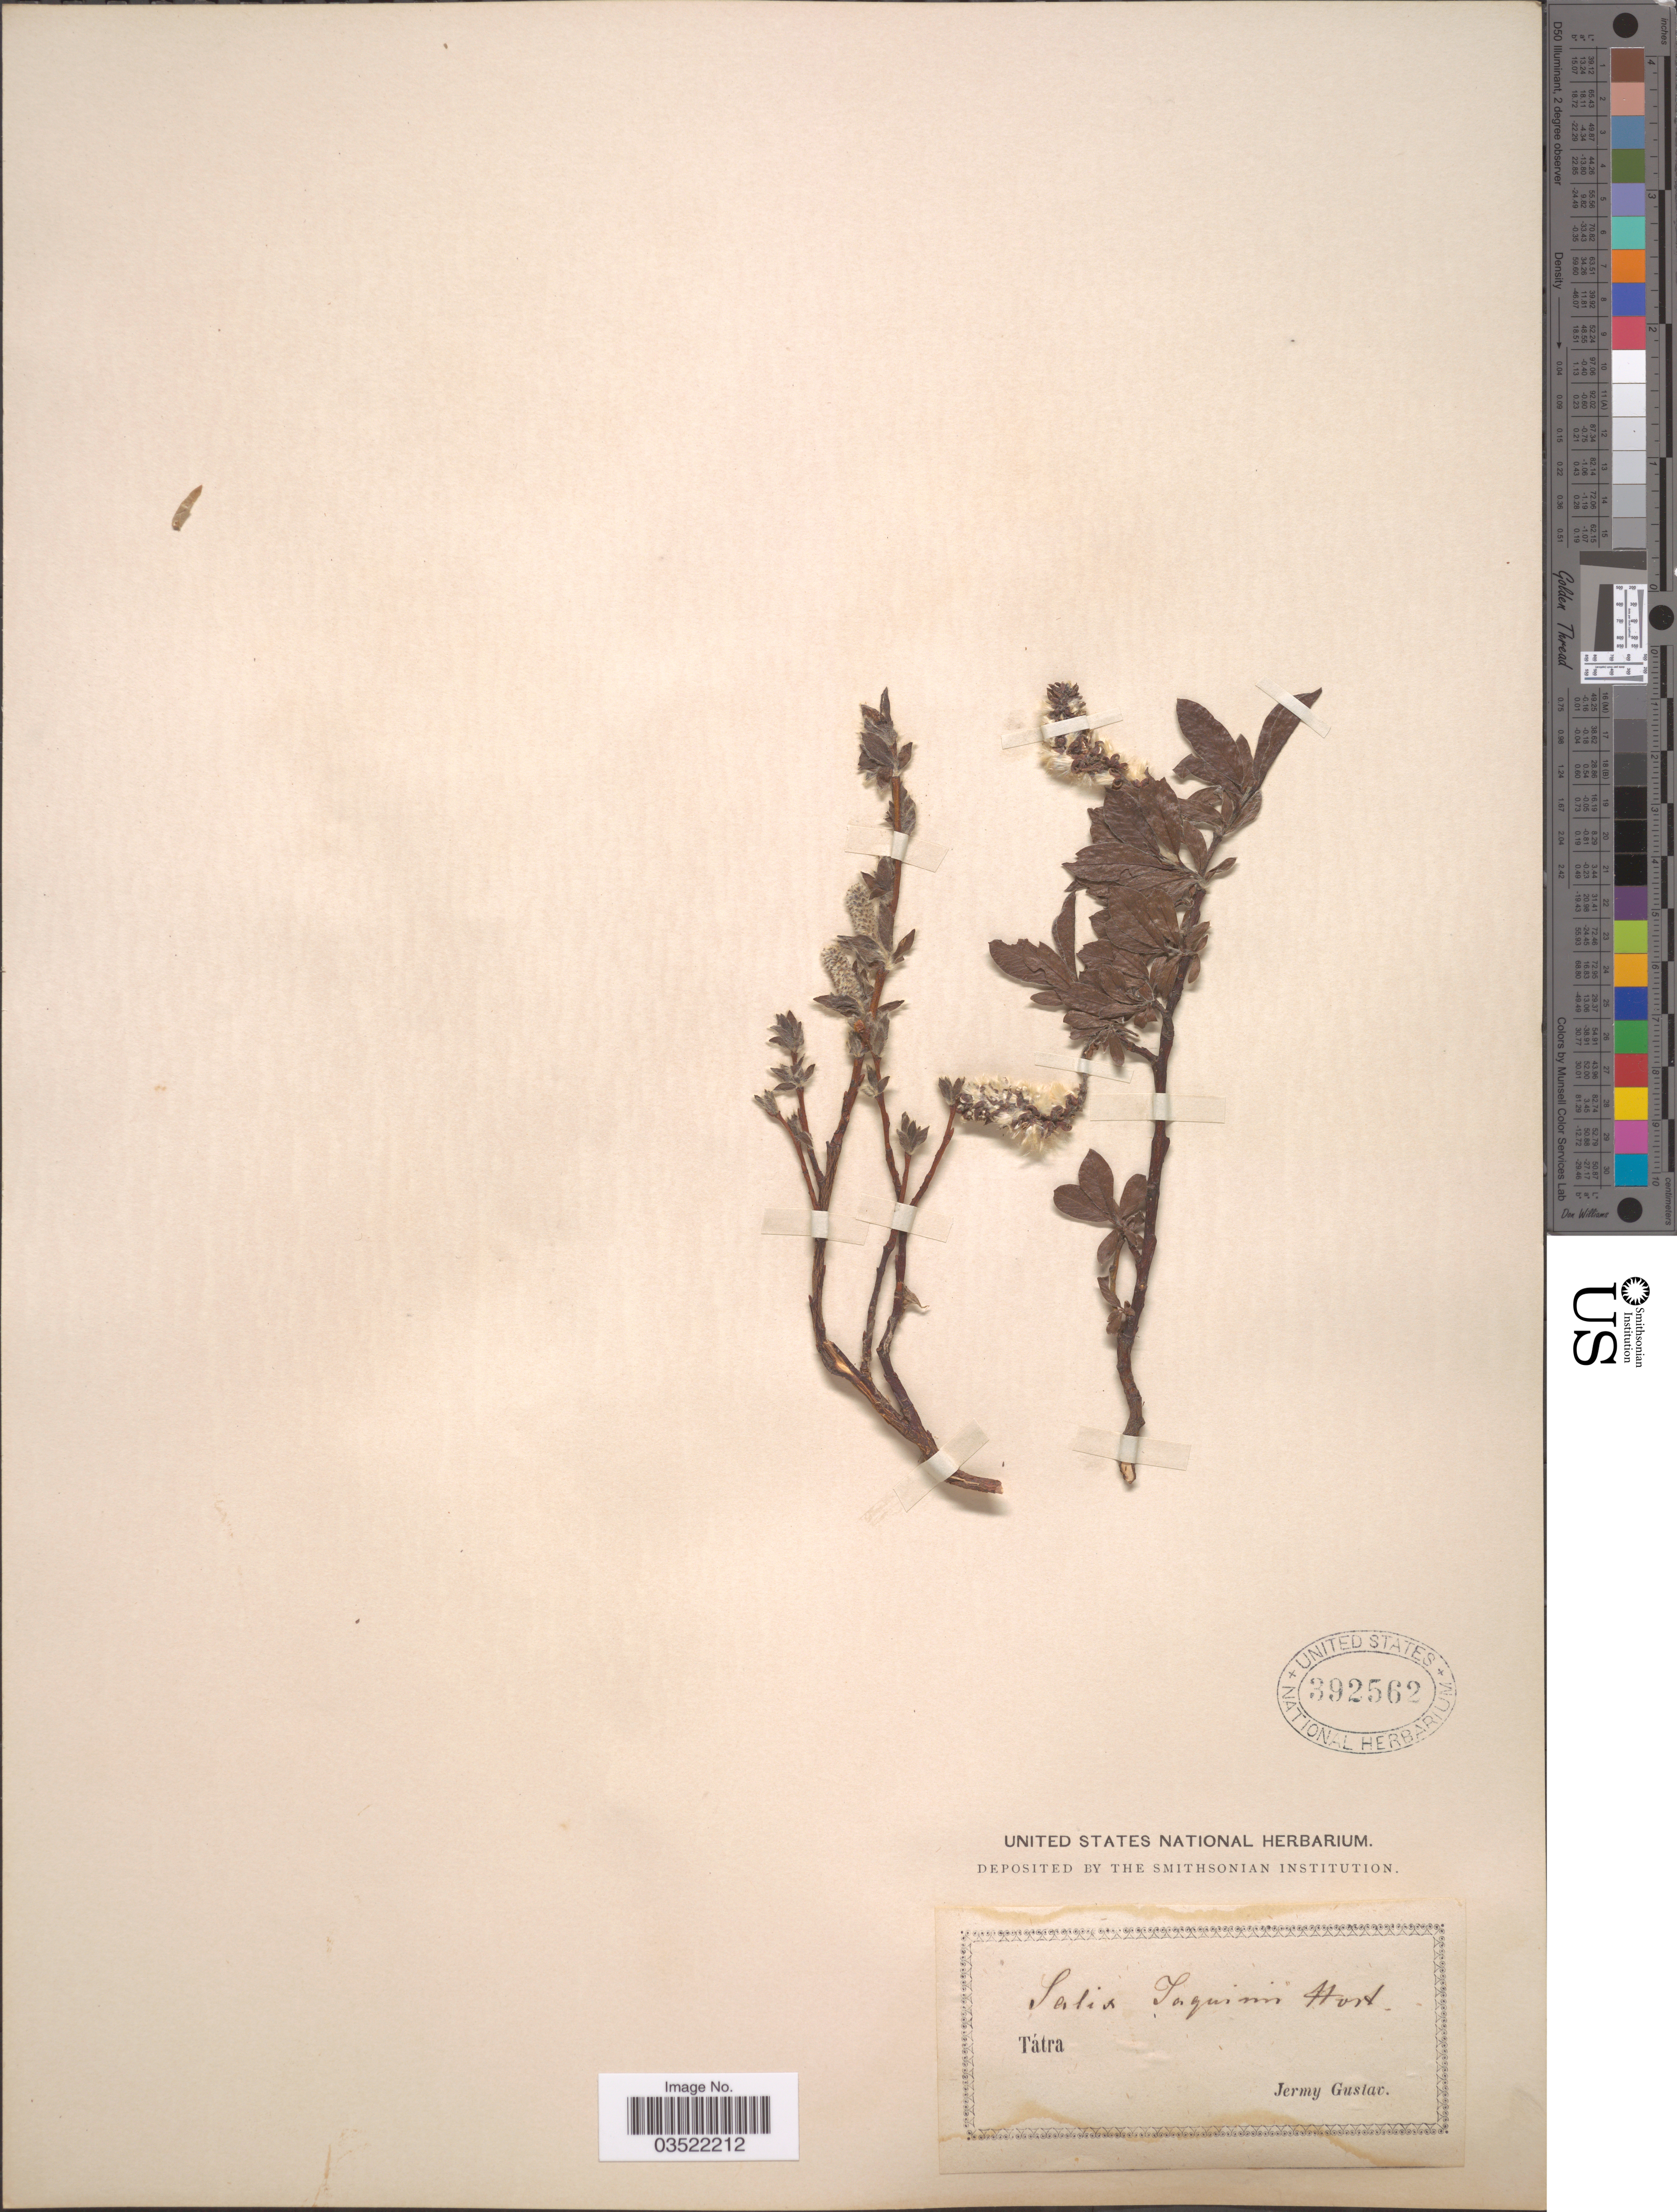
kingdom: Plantae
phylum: Tracheophyta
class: Magnoliopsida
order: Malpighiales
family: Salicaceae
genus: Salix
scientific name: Salix jacquinii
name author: Host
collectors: J. Gustav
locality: Tátra.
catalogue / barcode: US 392562